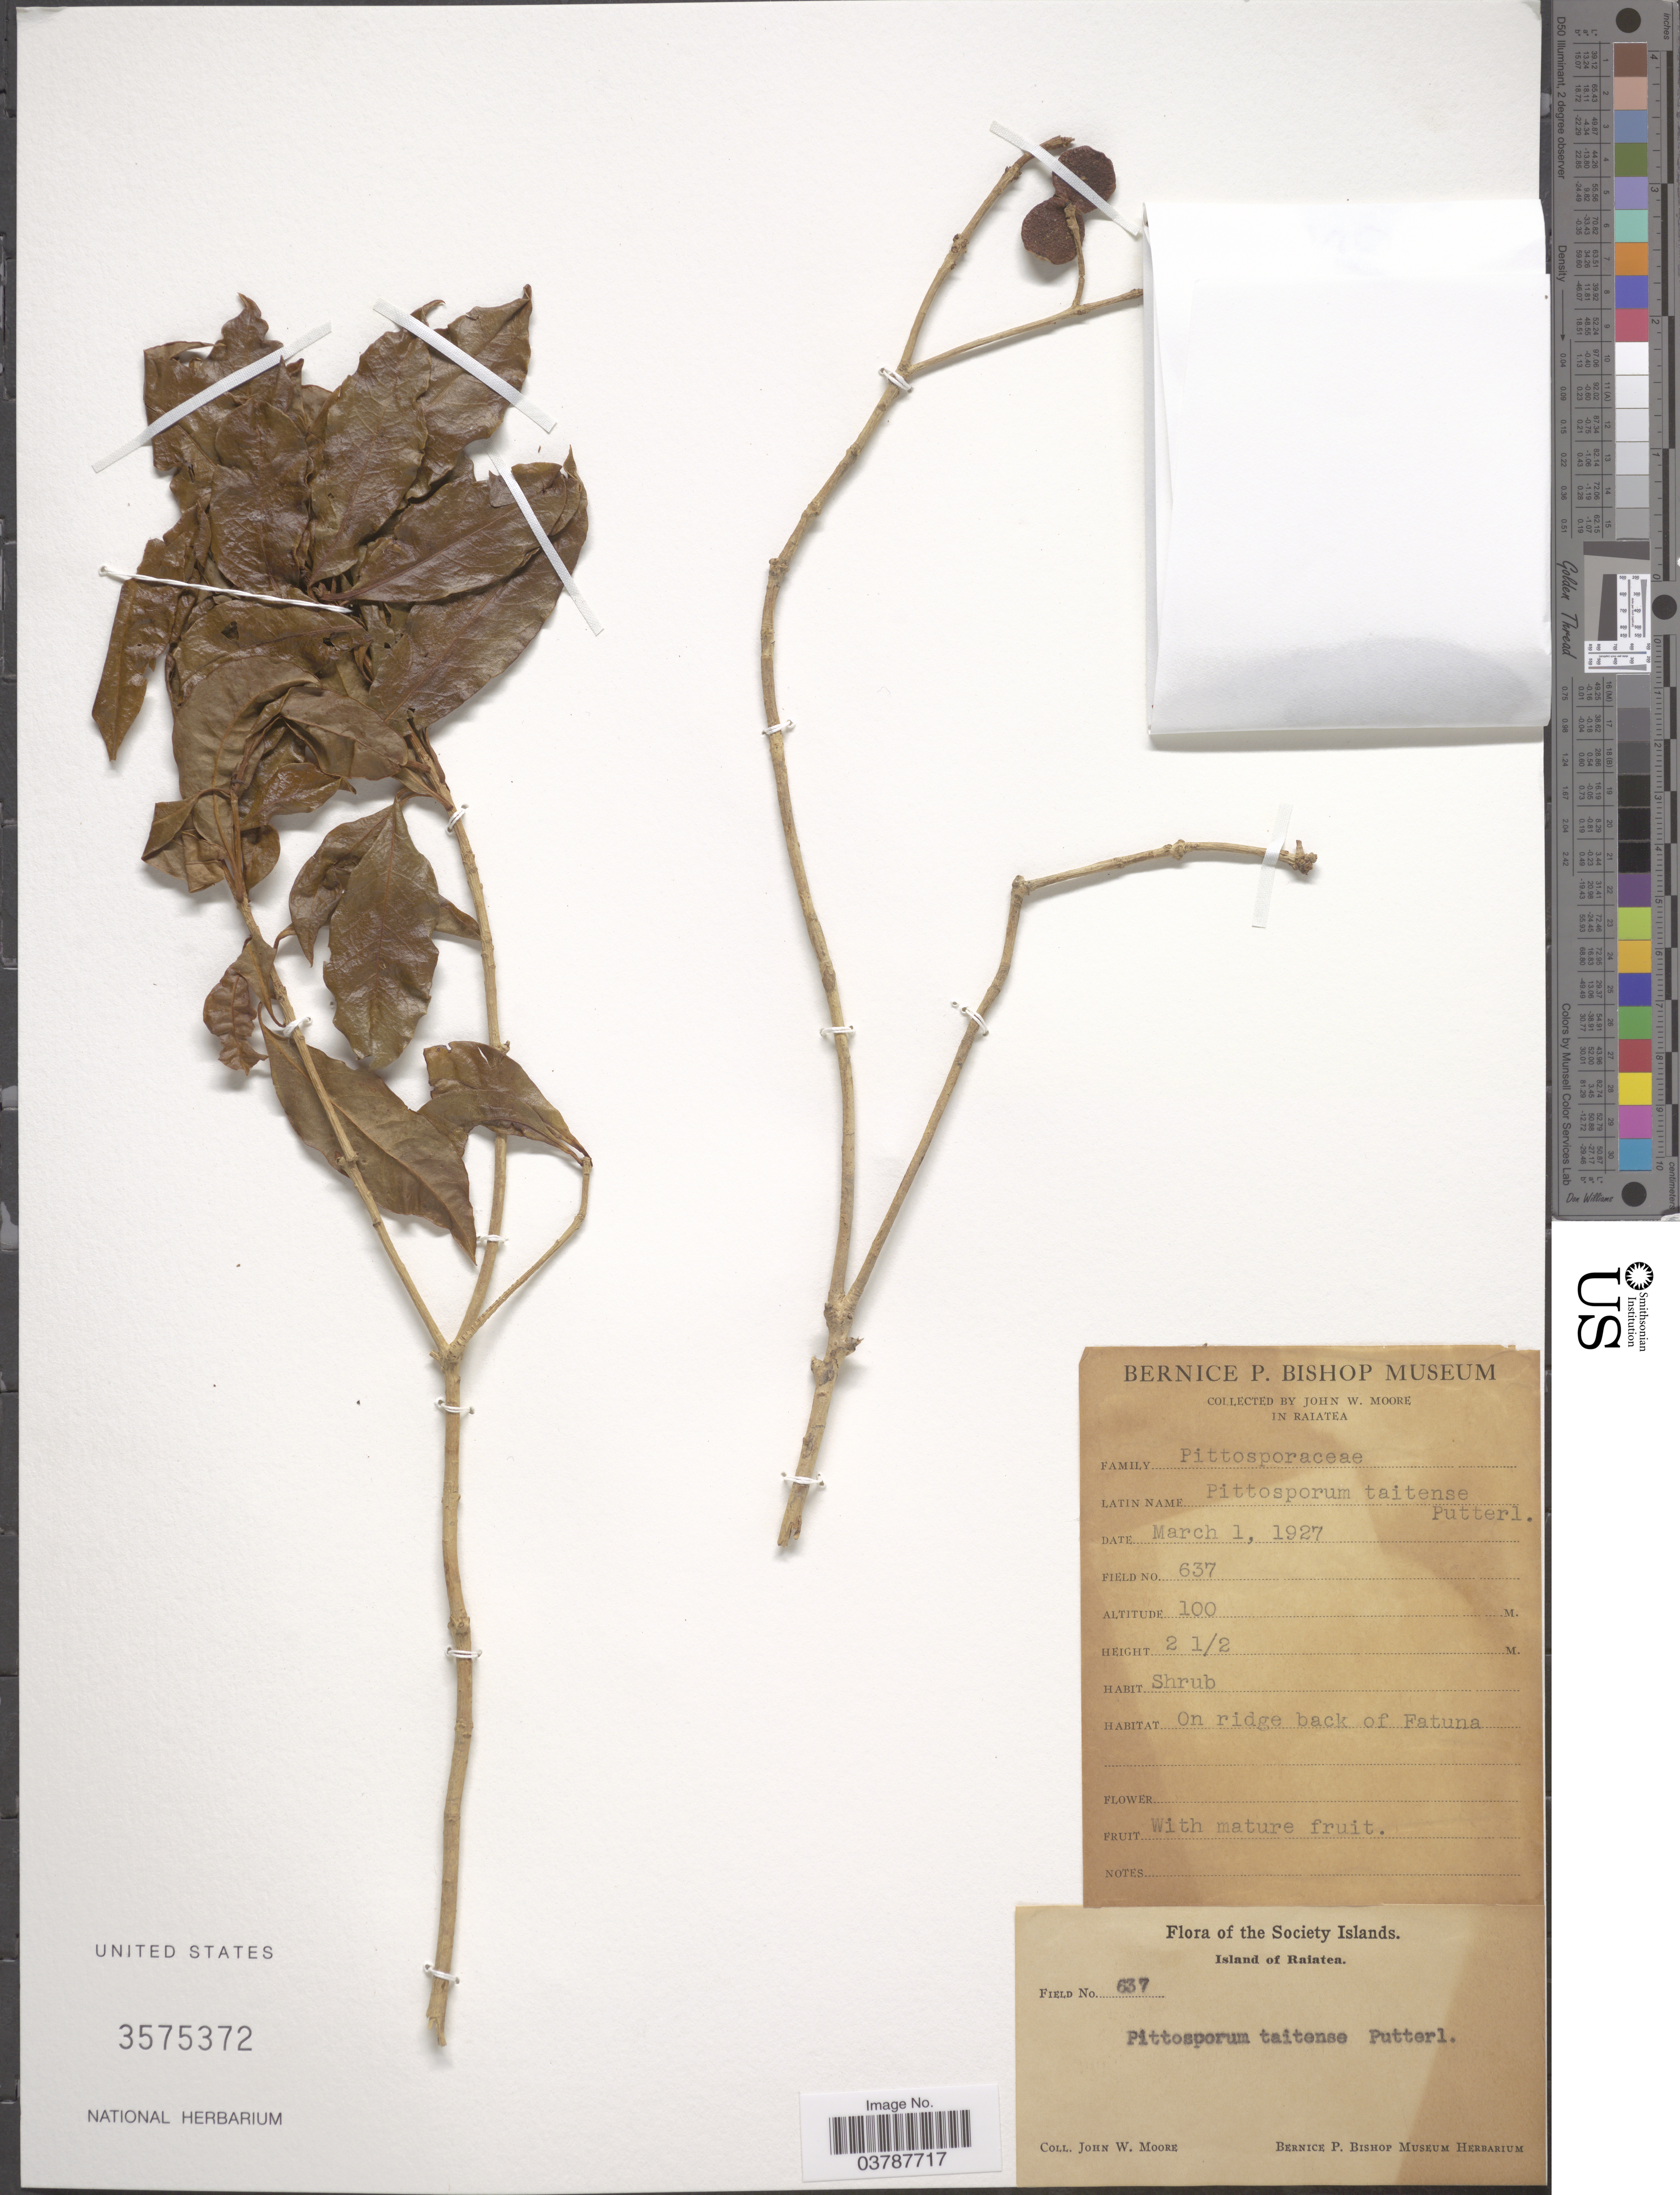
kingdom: Plantae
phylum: Tracheophyta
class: Magnoliopsida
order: Apiales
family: Pittosporaceae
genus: Pittosporum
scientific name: Pittosporum taitense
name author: Putt.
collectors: J. Moore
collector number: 637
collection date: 1927-03-01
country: French Polynesia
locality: The Society Islands, Island of Raiatea. On ridge back of Fatuna.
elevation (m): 100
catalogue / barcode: US 3575372